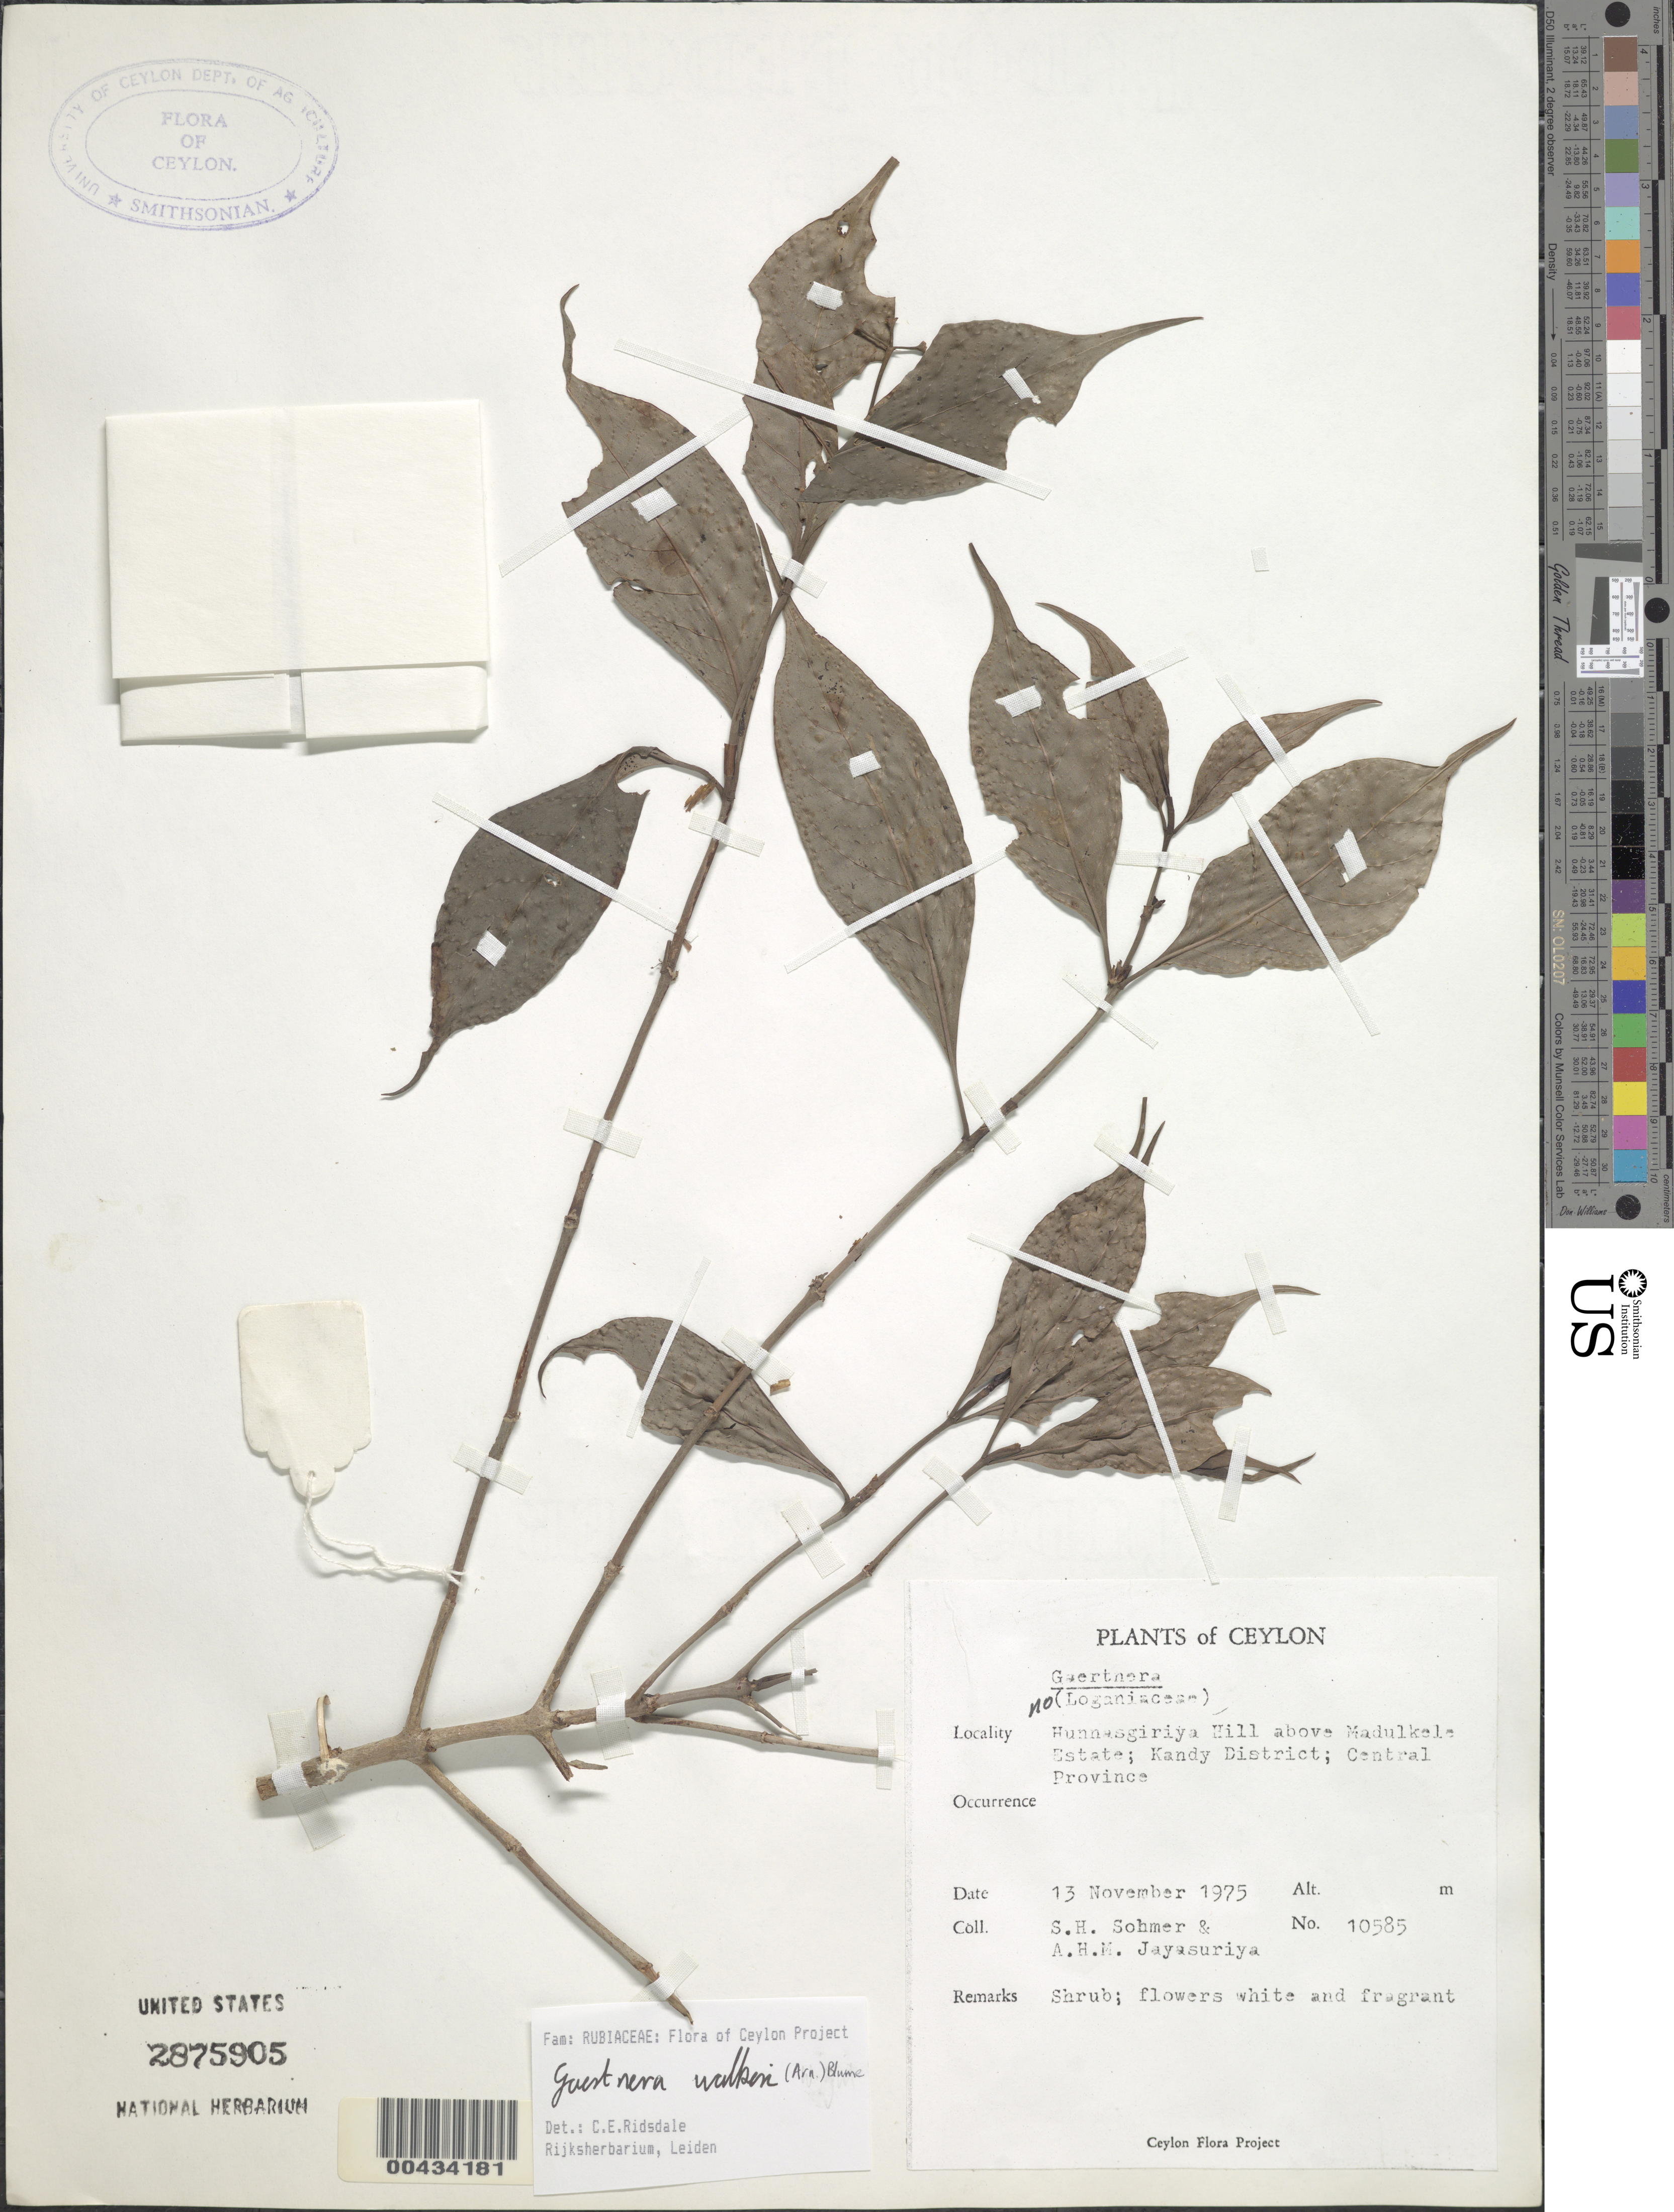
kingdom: Plantae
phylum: Tracheophyta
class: Magnoliopsida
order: Gentianales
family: Rubiaceae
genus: Gaertnera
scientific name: Gaertnera walkeri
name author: (Arn.) Blume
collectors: S. H. Sohmer & A. H. Jayasuriya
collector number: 10585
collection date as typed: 13 Nov 1975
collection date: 1975-11-13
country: Sri Lanka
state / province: Central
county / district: Kandy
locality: Hunnasgiriya Hill above Madulkele Estate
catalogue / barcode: US 2875905